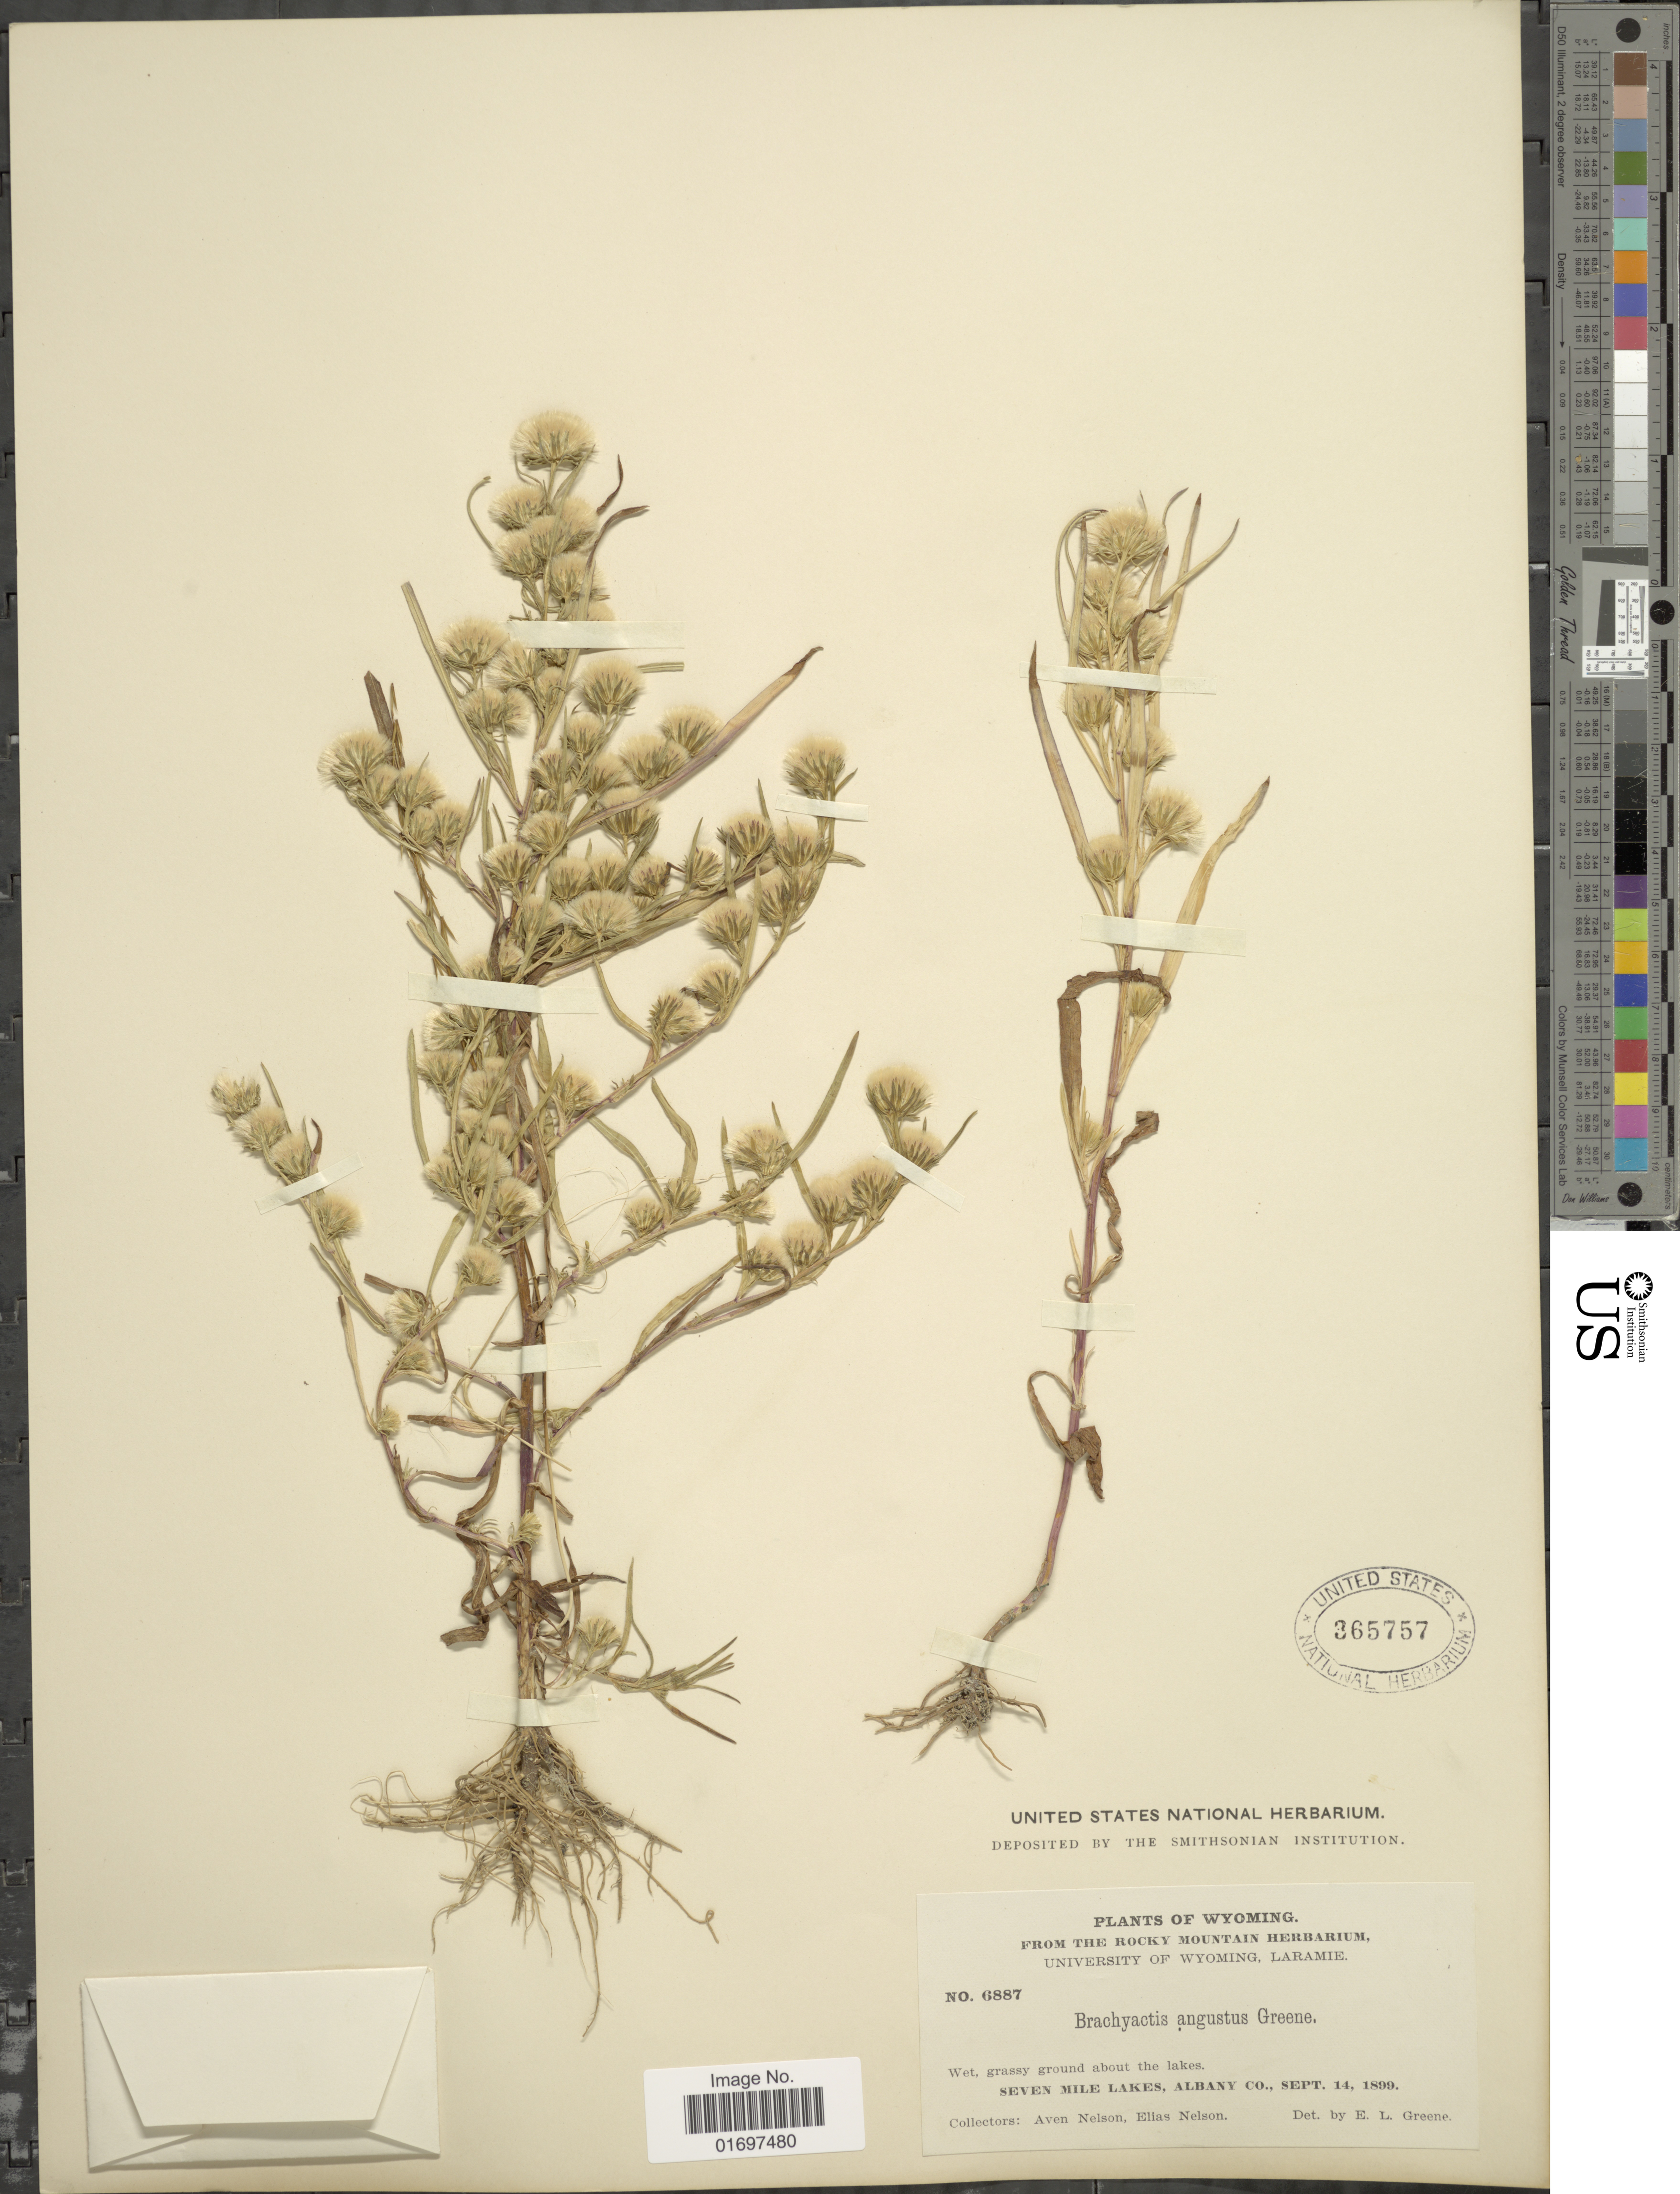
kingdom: Plantae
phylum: Tracheophyta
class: Magnoliopsida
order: Asterales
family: Asteraceae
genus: Symphyotrichum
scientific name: Symphyotrichum ciliatum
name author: (Ledeb.) G.L. Nesom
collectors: A. Nelson & E. Nelson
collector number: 6887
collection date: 1899-09-14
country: United States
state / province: Wyoming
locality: Wyoming. Wet, grassy ground about the lakes. Seven Mile Lakes, Albany Co.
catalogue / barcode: US 365757